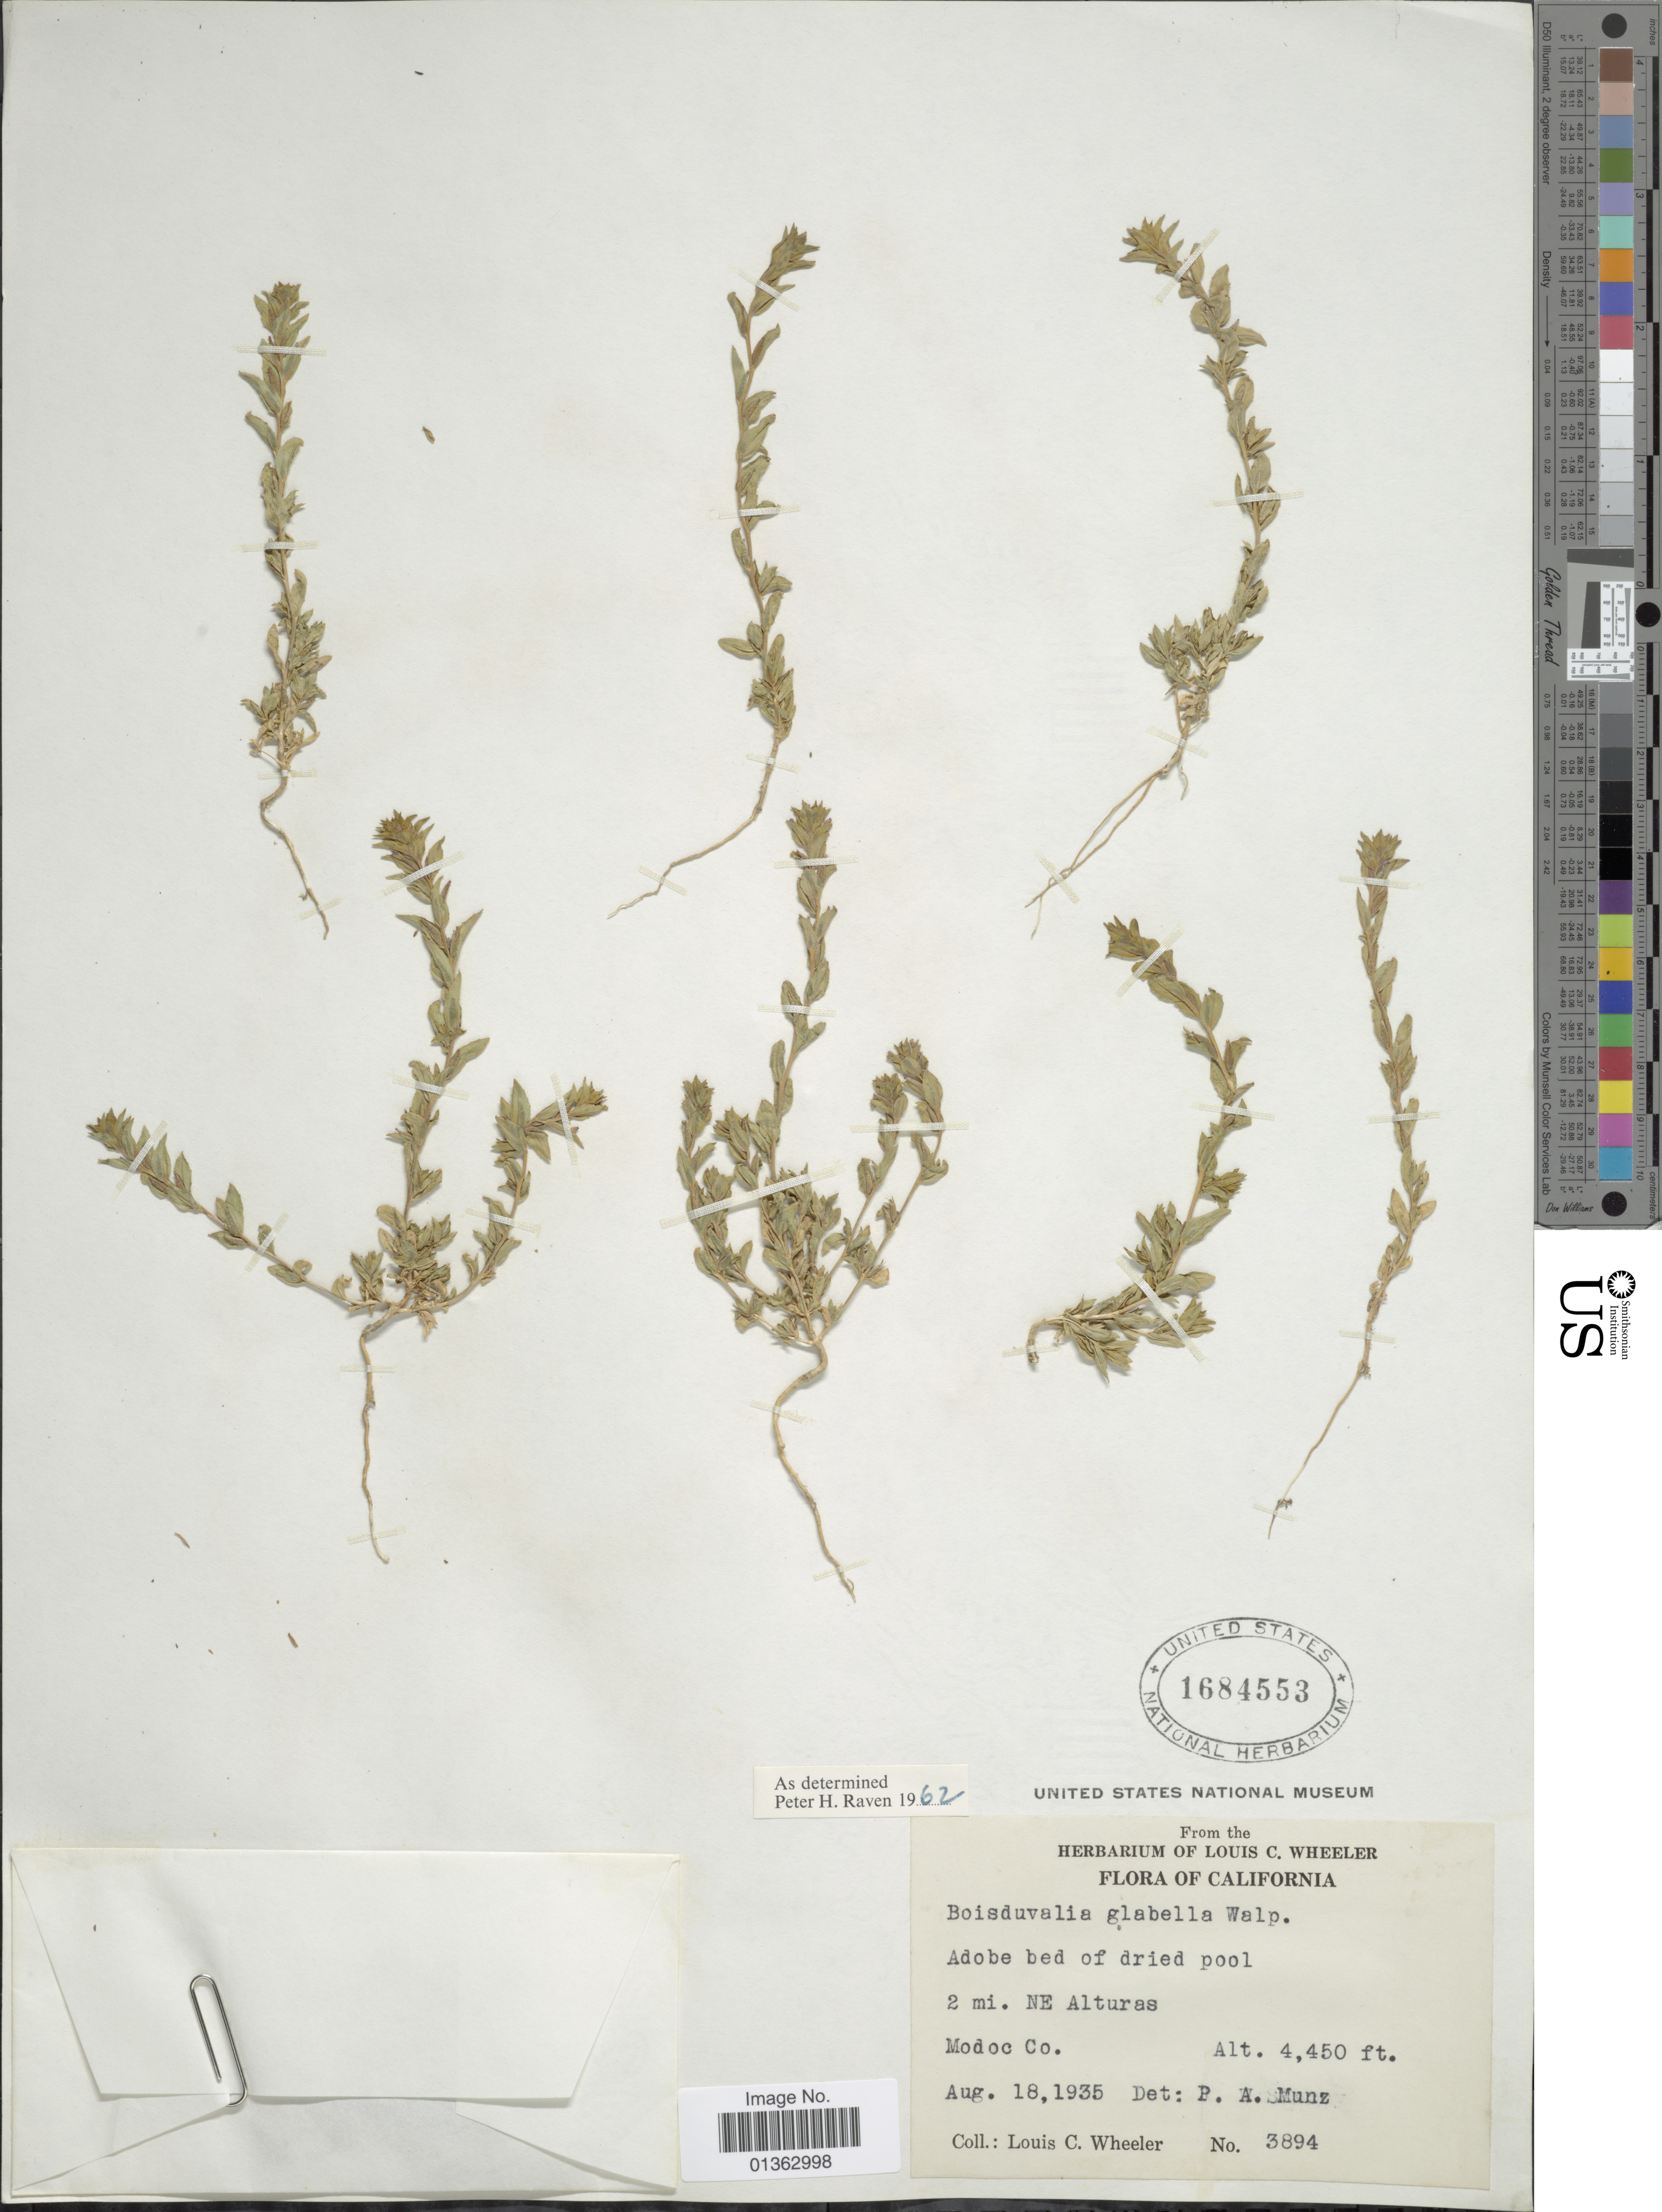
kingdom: Plantae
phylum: Tracheophyta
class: Magnoliopsida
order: Myrtales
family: Onagraceae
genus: Epilobium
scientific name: Epilobium campestre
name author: (Jeps.) Hoch & W.L. Wagner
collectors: L. C. Wheeler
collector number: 3894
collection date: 1935-08-18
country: United States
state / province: California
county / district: Modoc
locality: Adobe bed of dried pool 2 mi. NE Alturas. Modoc Co.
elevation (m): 1356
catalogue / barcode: US 1684553